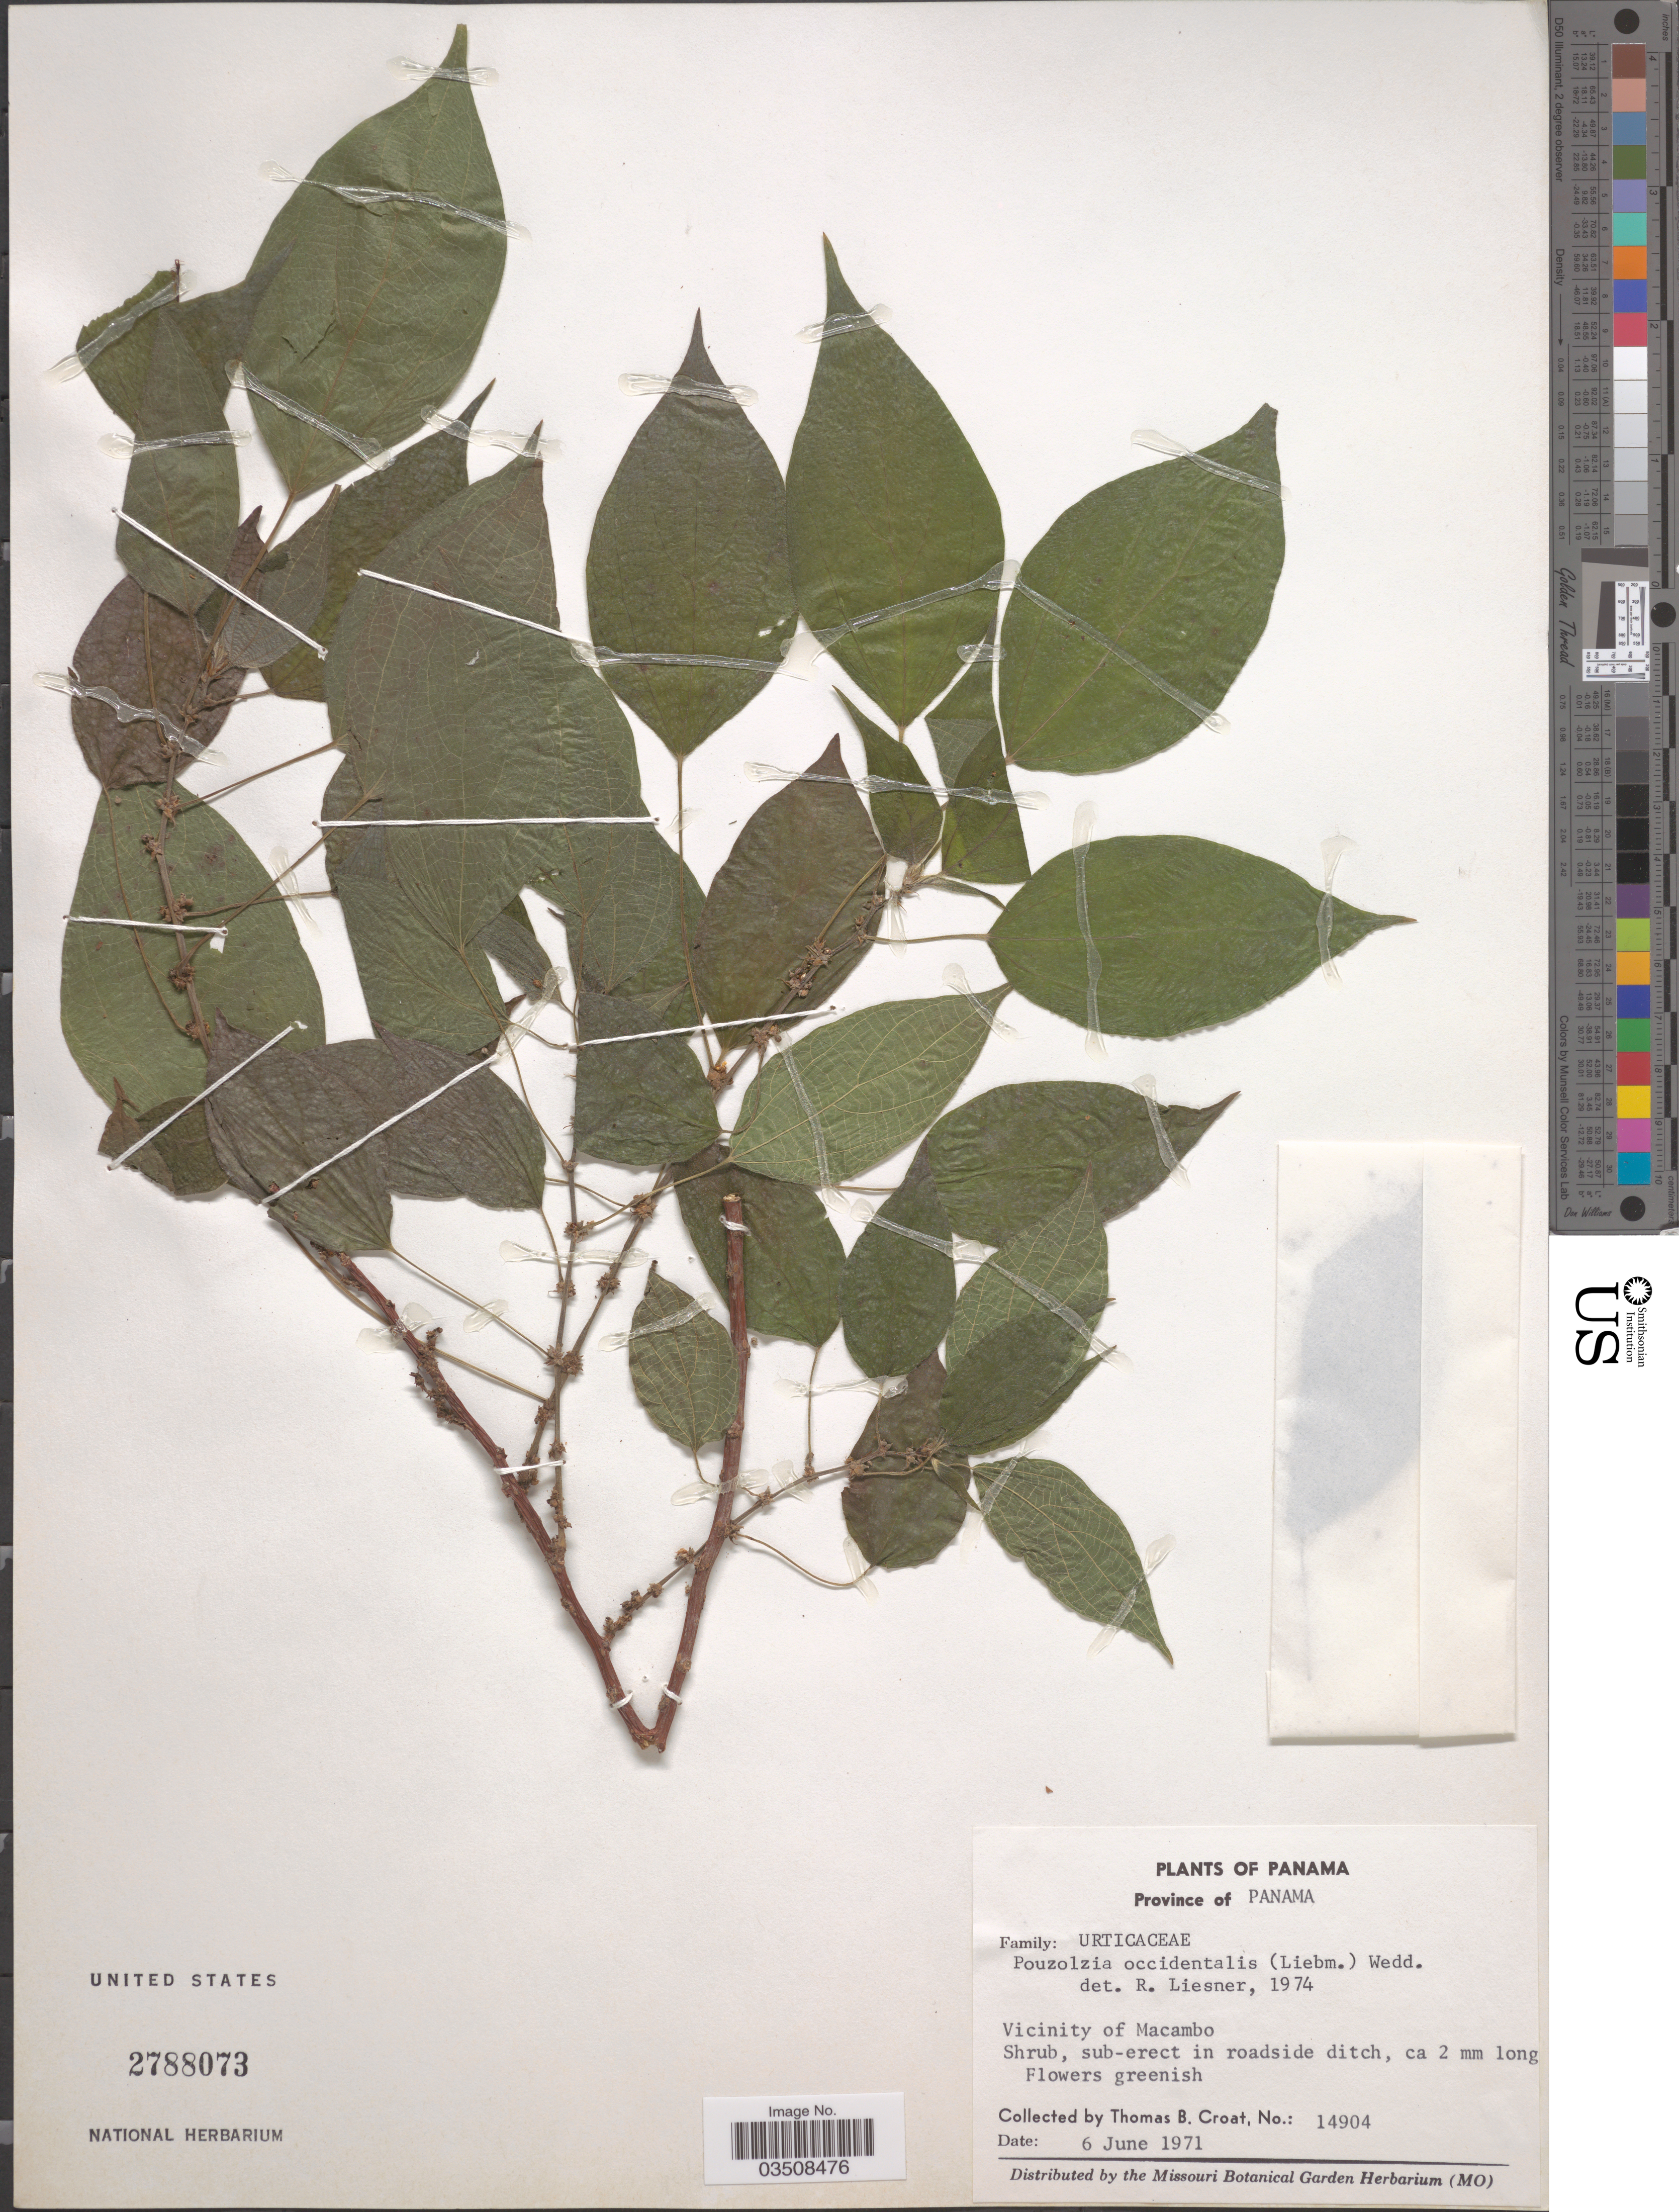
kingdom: Plantae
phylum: Tracheophyta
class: Magnoliopsida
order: Rosales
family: Urticaceae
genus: Pouzolzia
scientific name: Pouzolzia occidentalis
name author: (Liebm.) Wedd.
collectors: T. B. Croat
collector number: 14904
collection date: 1971-06-06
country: Panama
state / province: Panamá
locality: Vicinity of Macambo.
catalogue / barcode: US 2788073